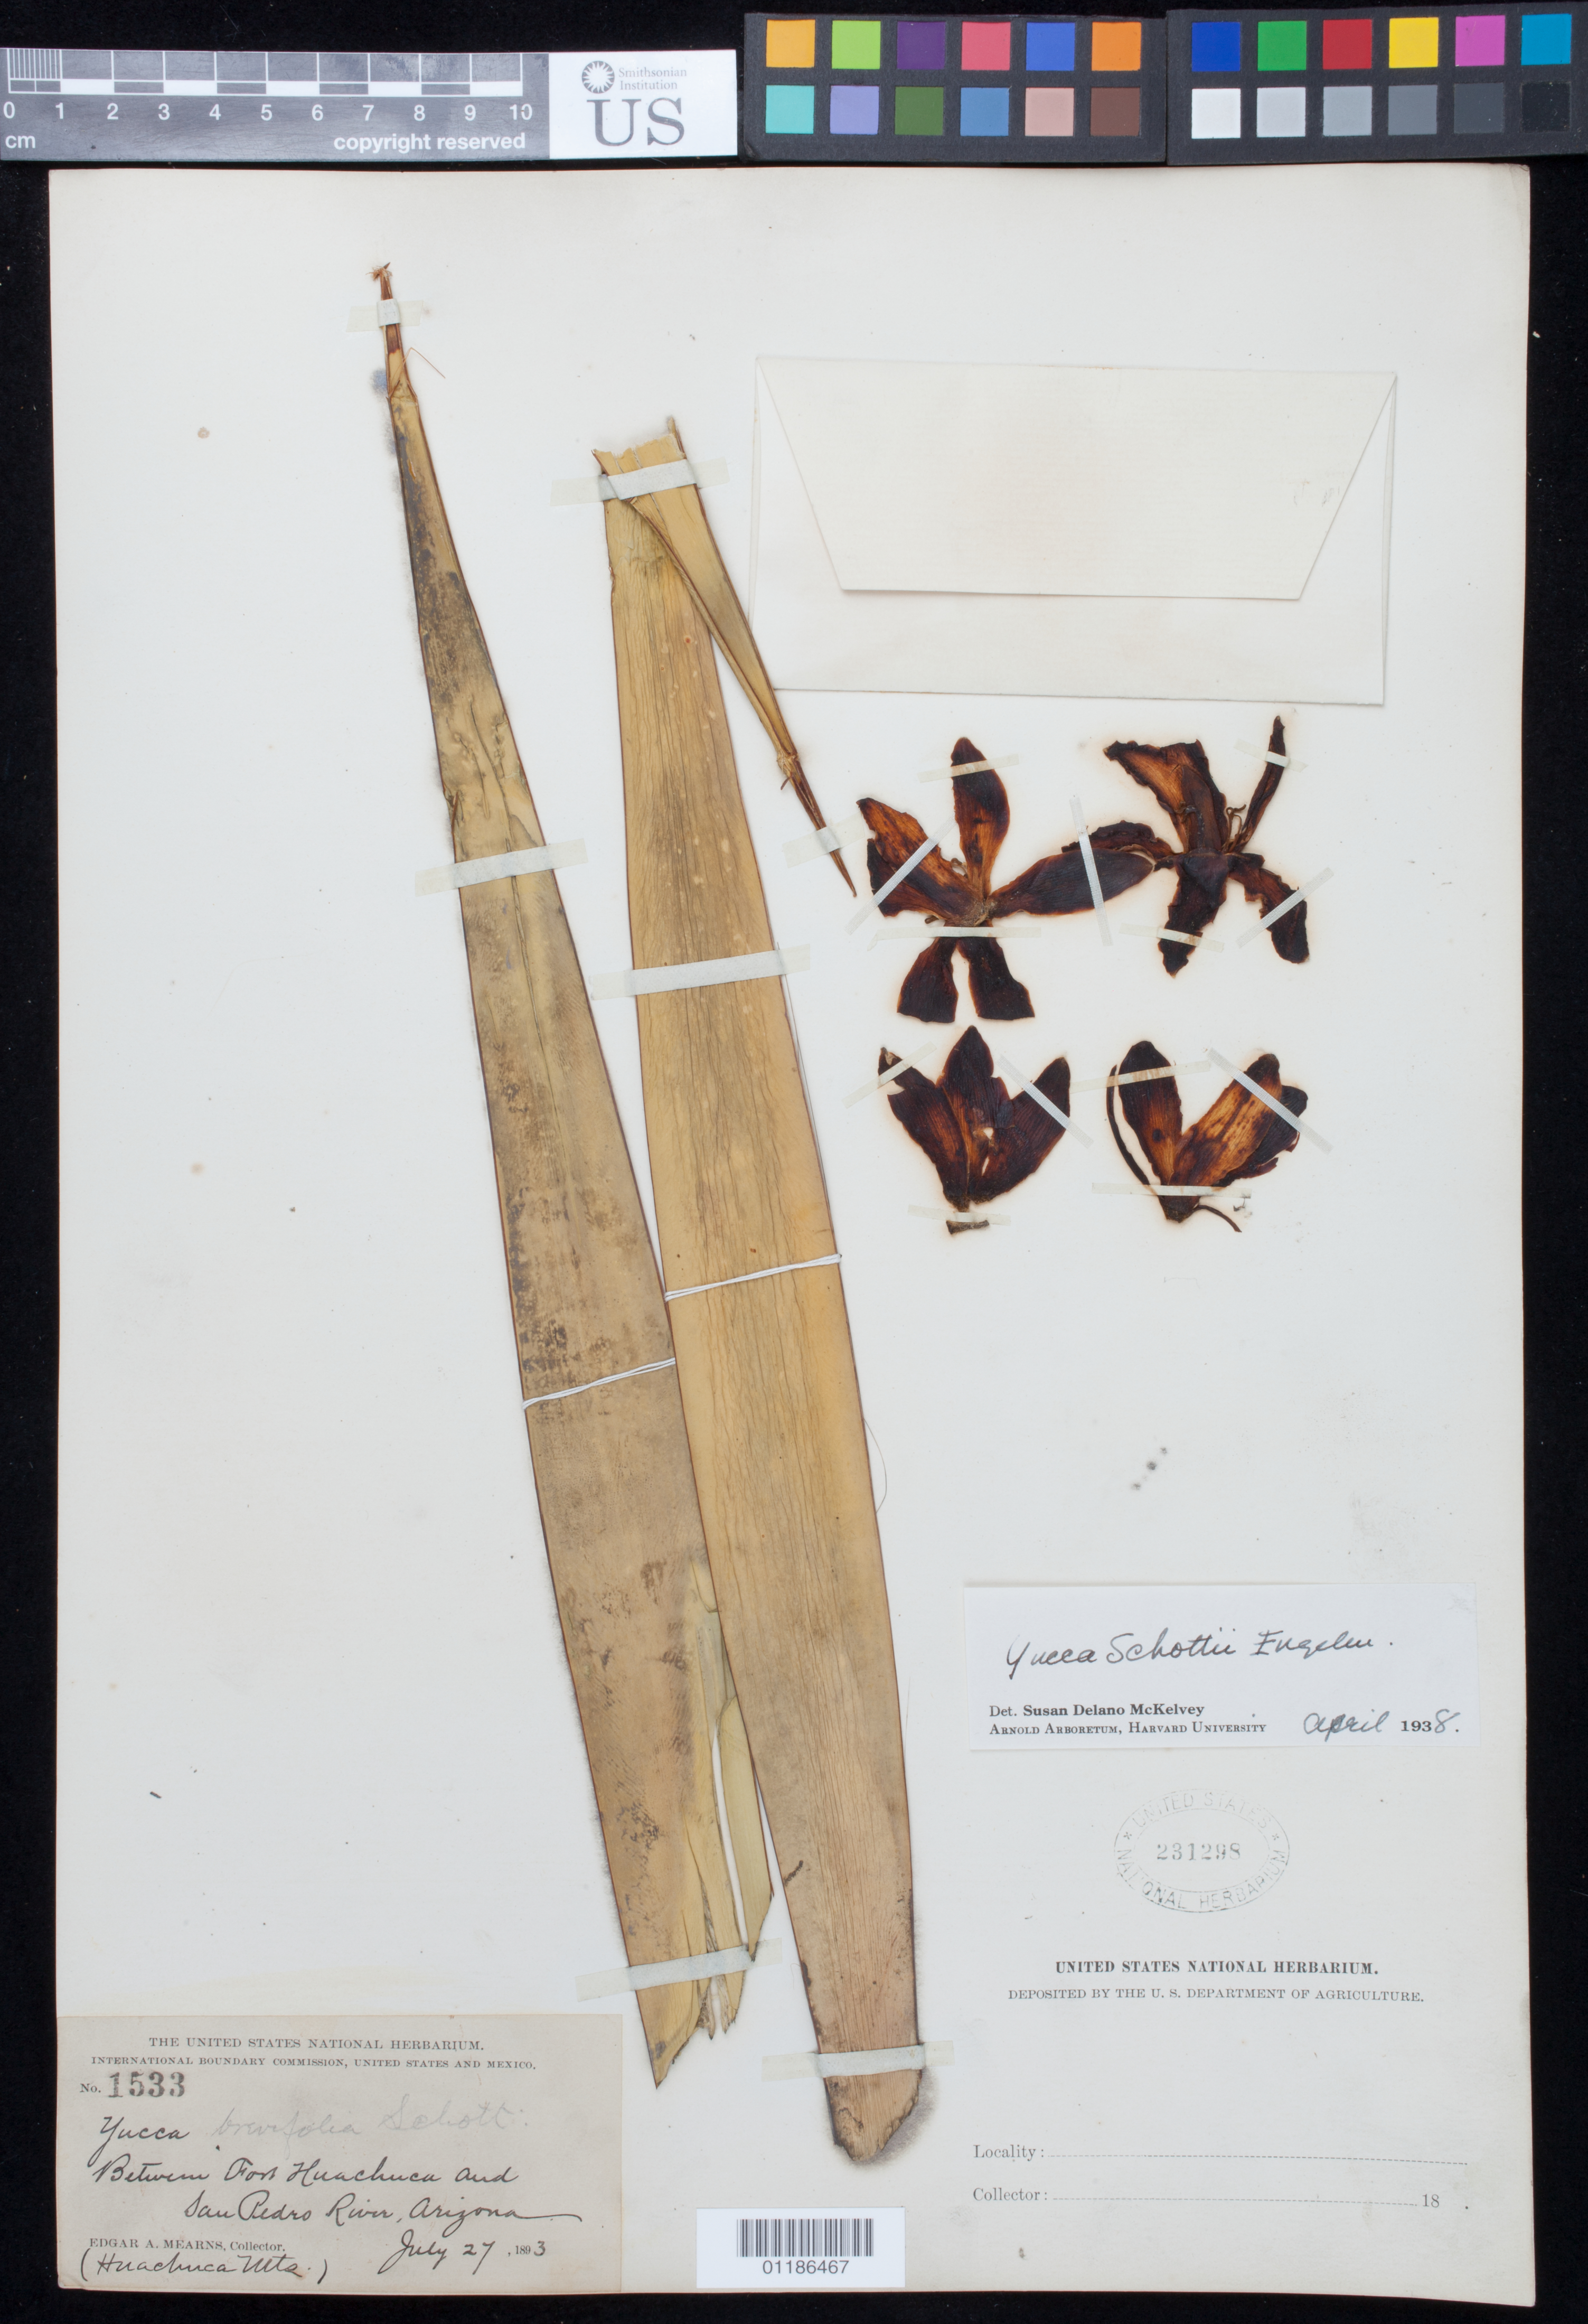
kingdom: Plantae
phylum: Tracheophyta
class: Liliopsida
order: Asparagales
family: Asparagaceae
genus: Yucca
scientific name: Yucca schottii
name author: Engelm.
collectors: E. A. Mearns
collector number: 1533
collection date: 1893-07-27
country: United States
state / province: Arizona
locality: Between Fort Huachuca and San Pedro River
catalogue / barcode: US 231298